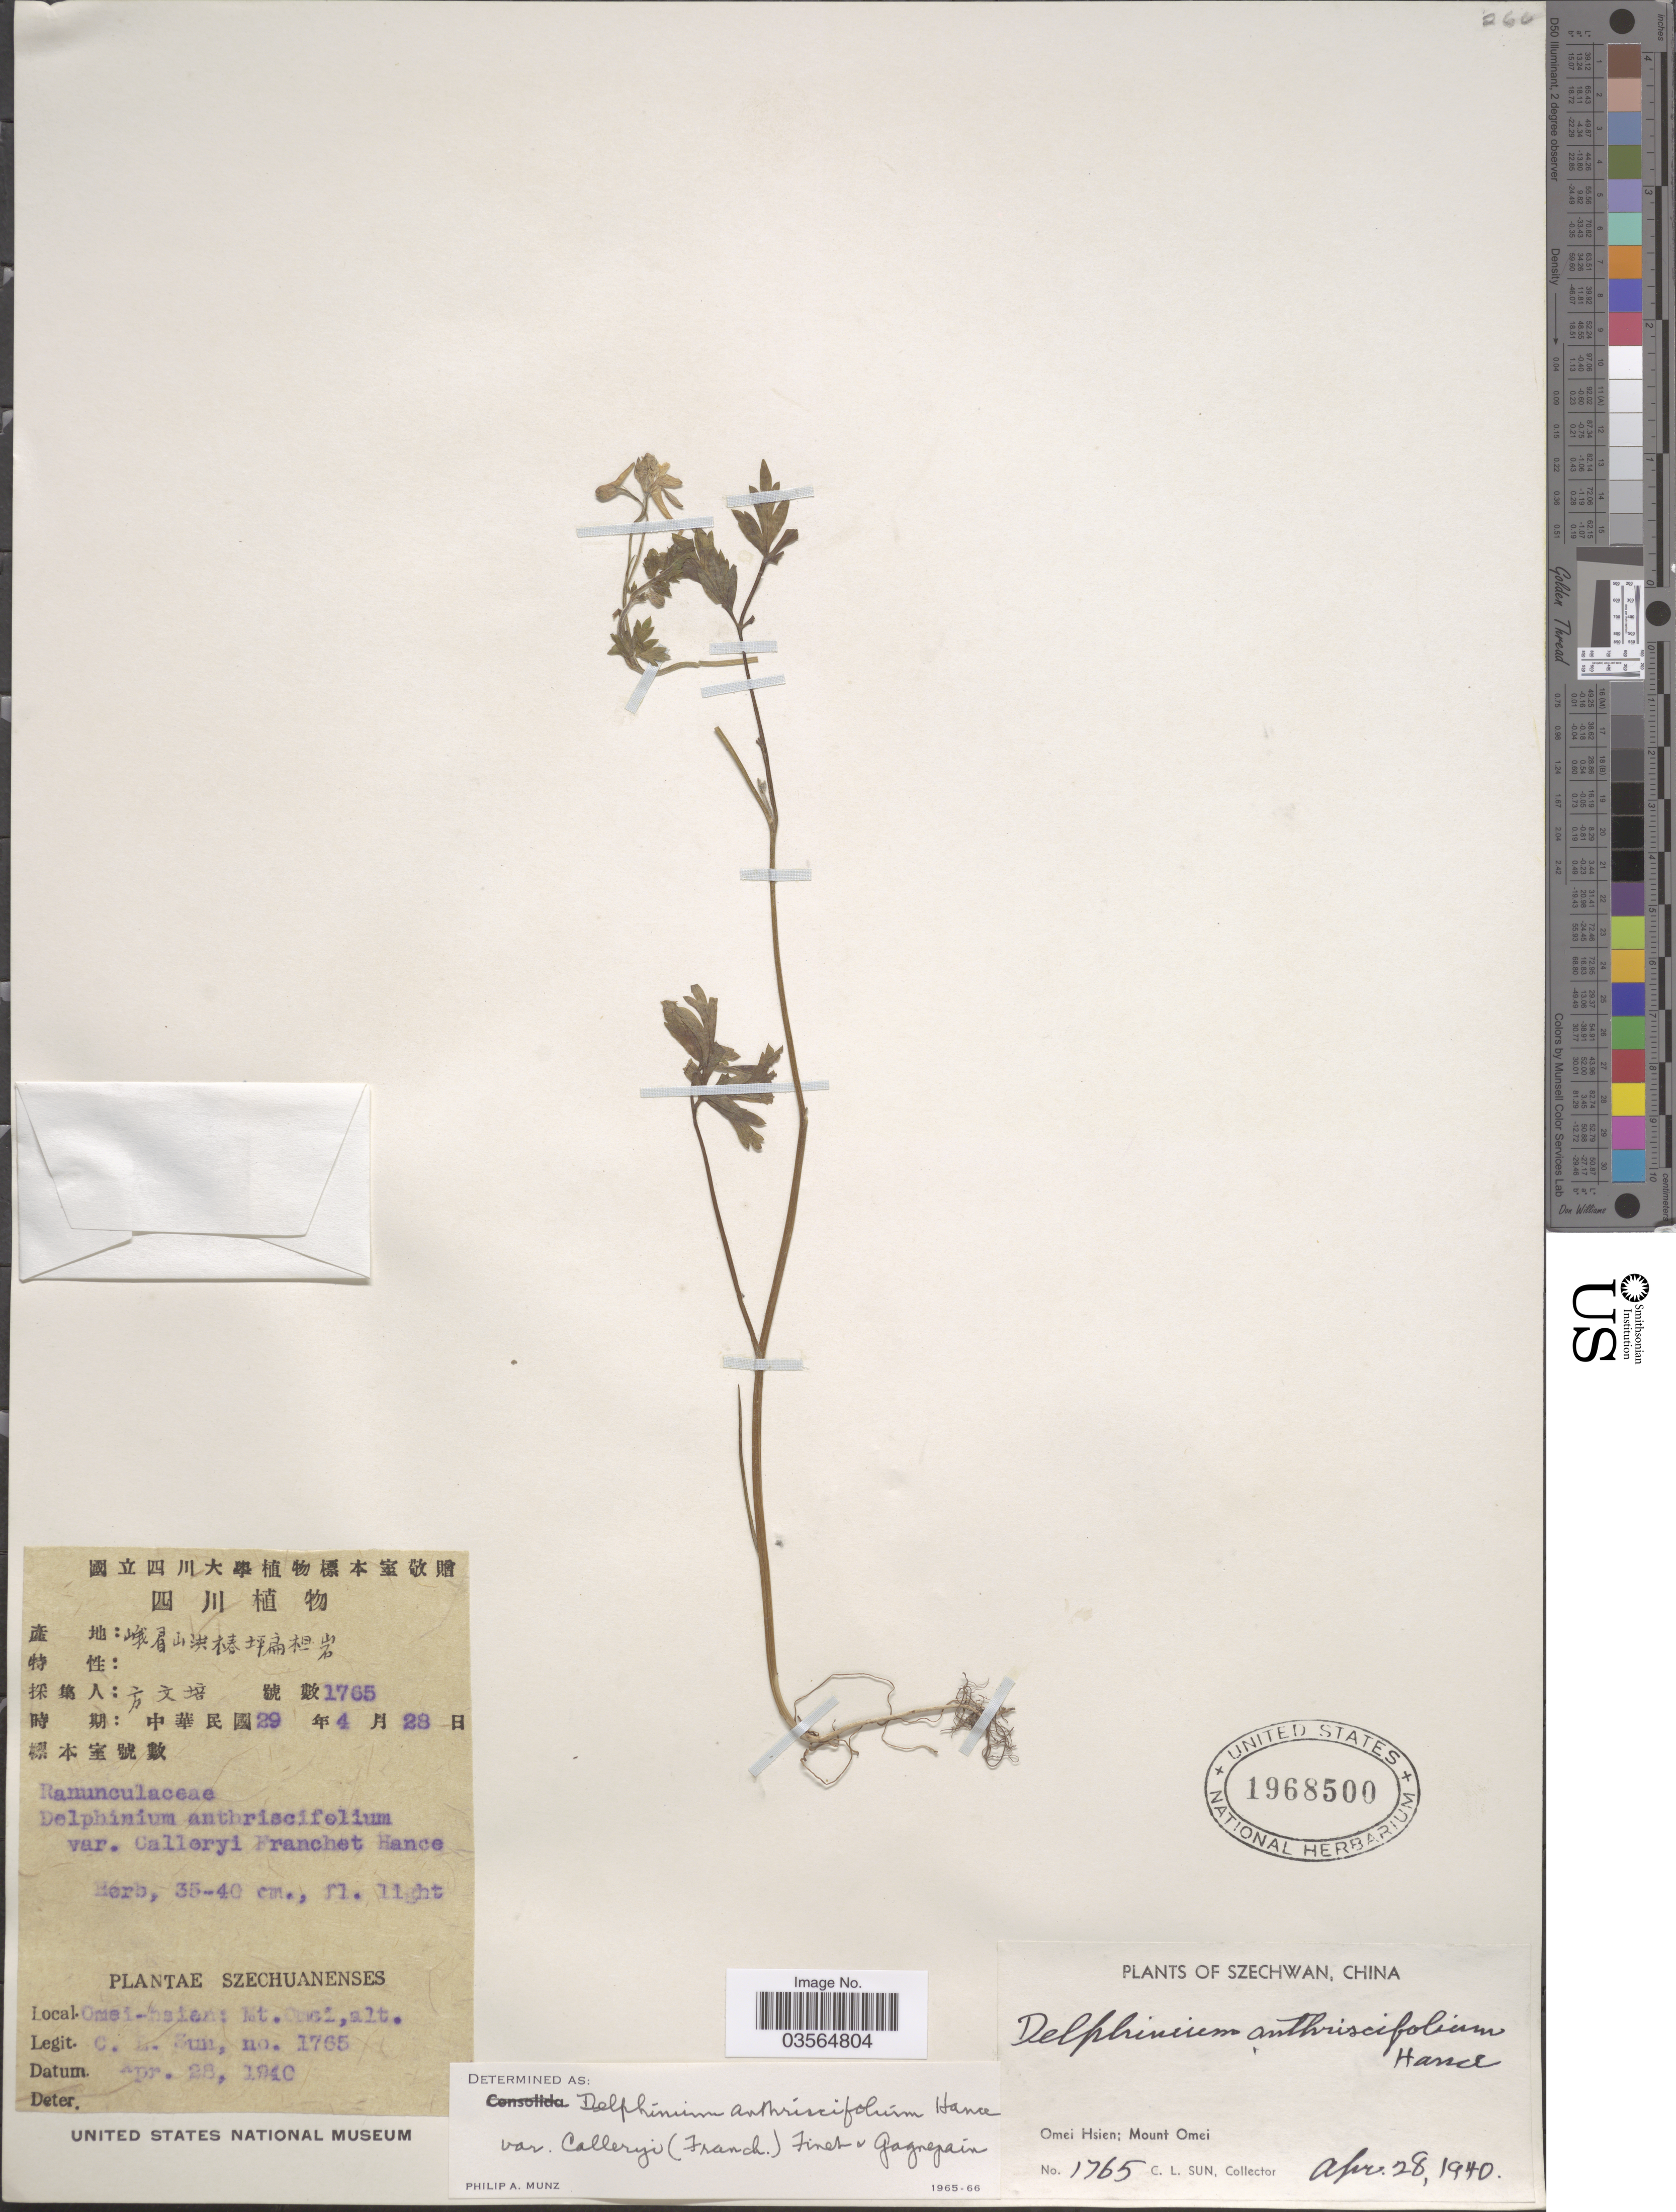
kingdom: Plantae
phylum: Tracheophyta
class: Magnoliopsida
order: Ranunculales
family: Ranunculaceae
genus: Delphinium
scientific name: Delphinium anthriscifolium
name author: Hance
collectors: C. Sun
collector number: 1765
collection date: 1940-04-28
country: China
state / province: Sichuan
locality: Szechwan. Omei Hsien: Mount Omei.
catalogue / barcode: US 1968500